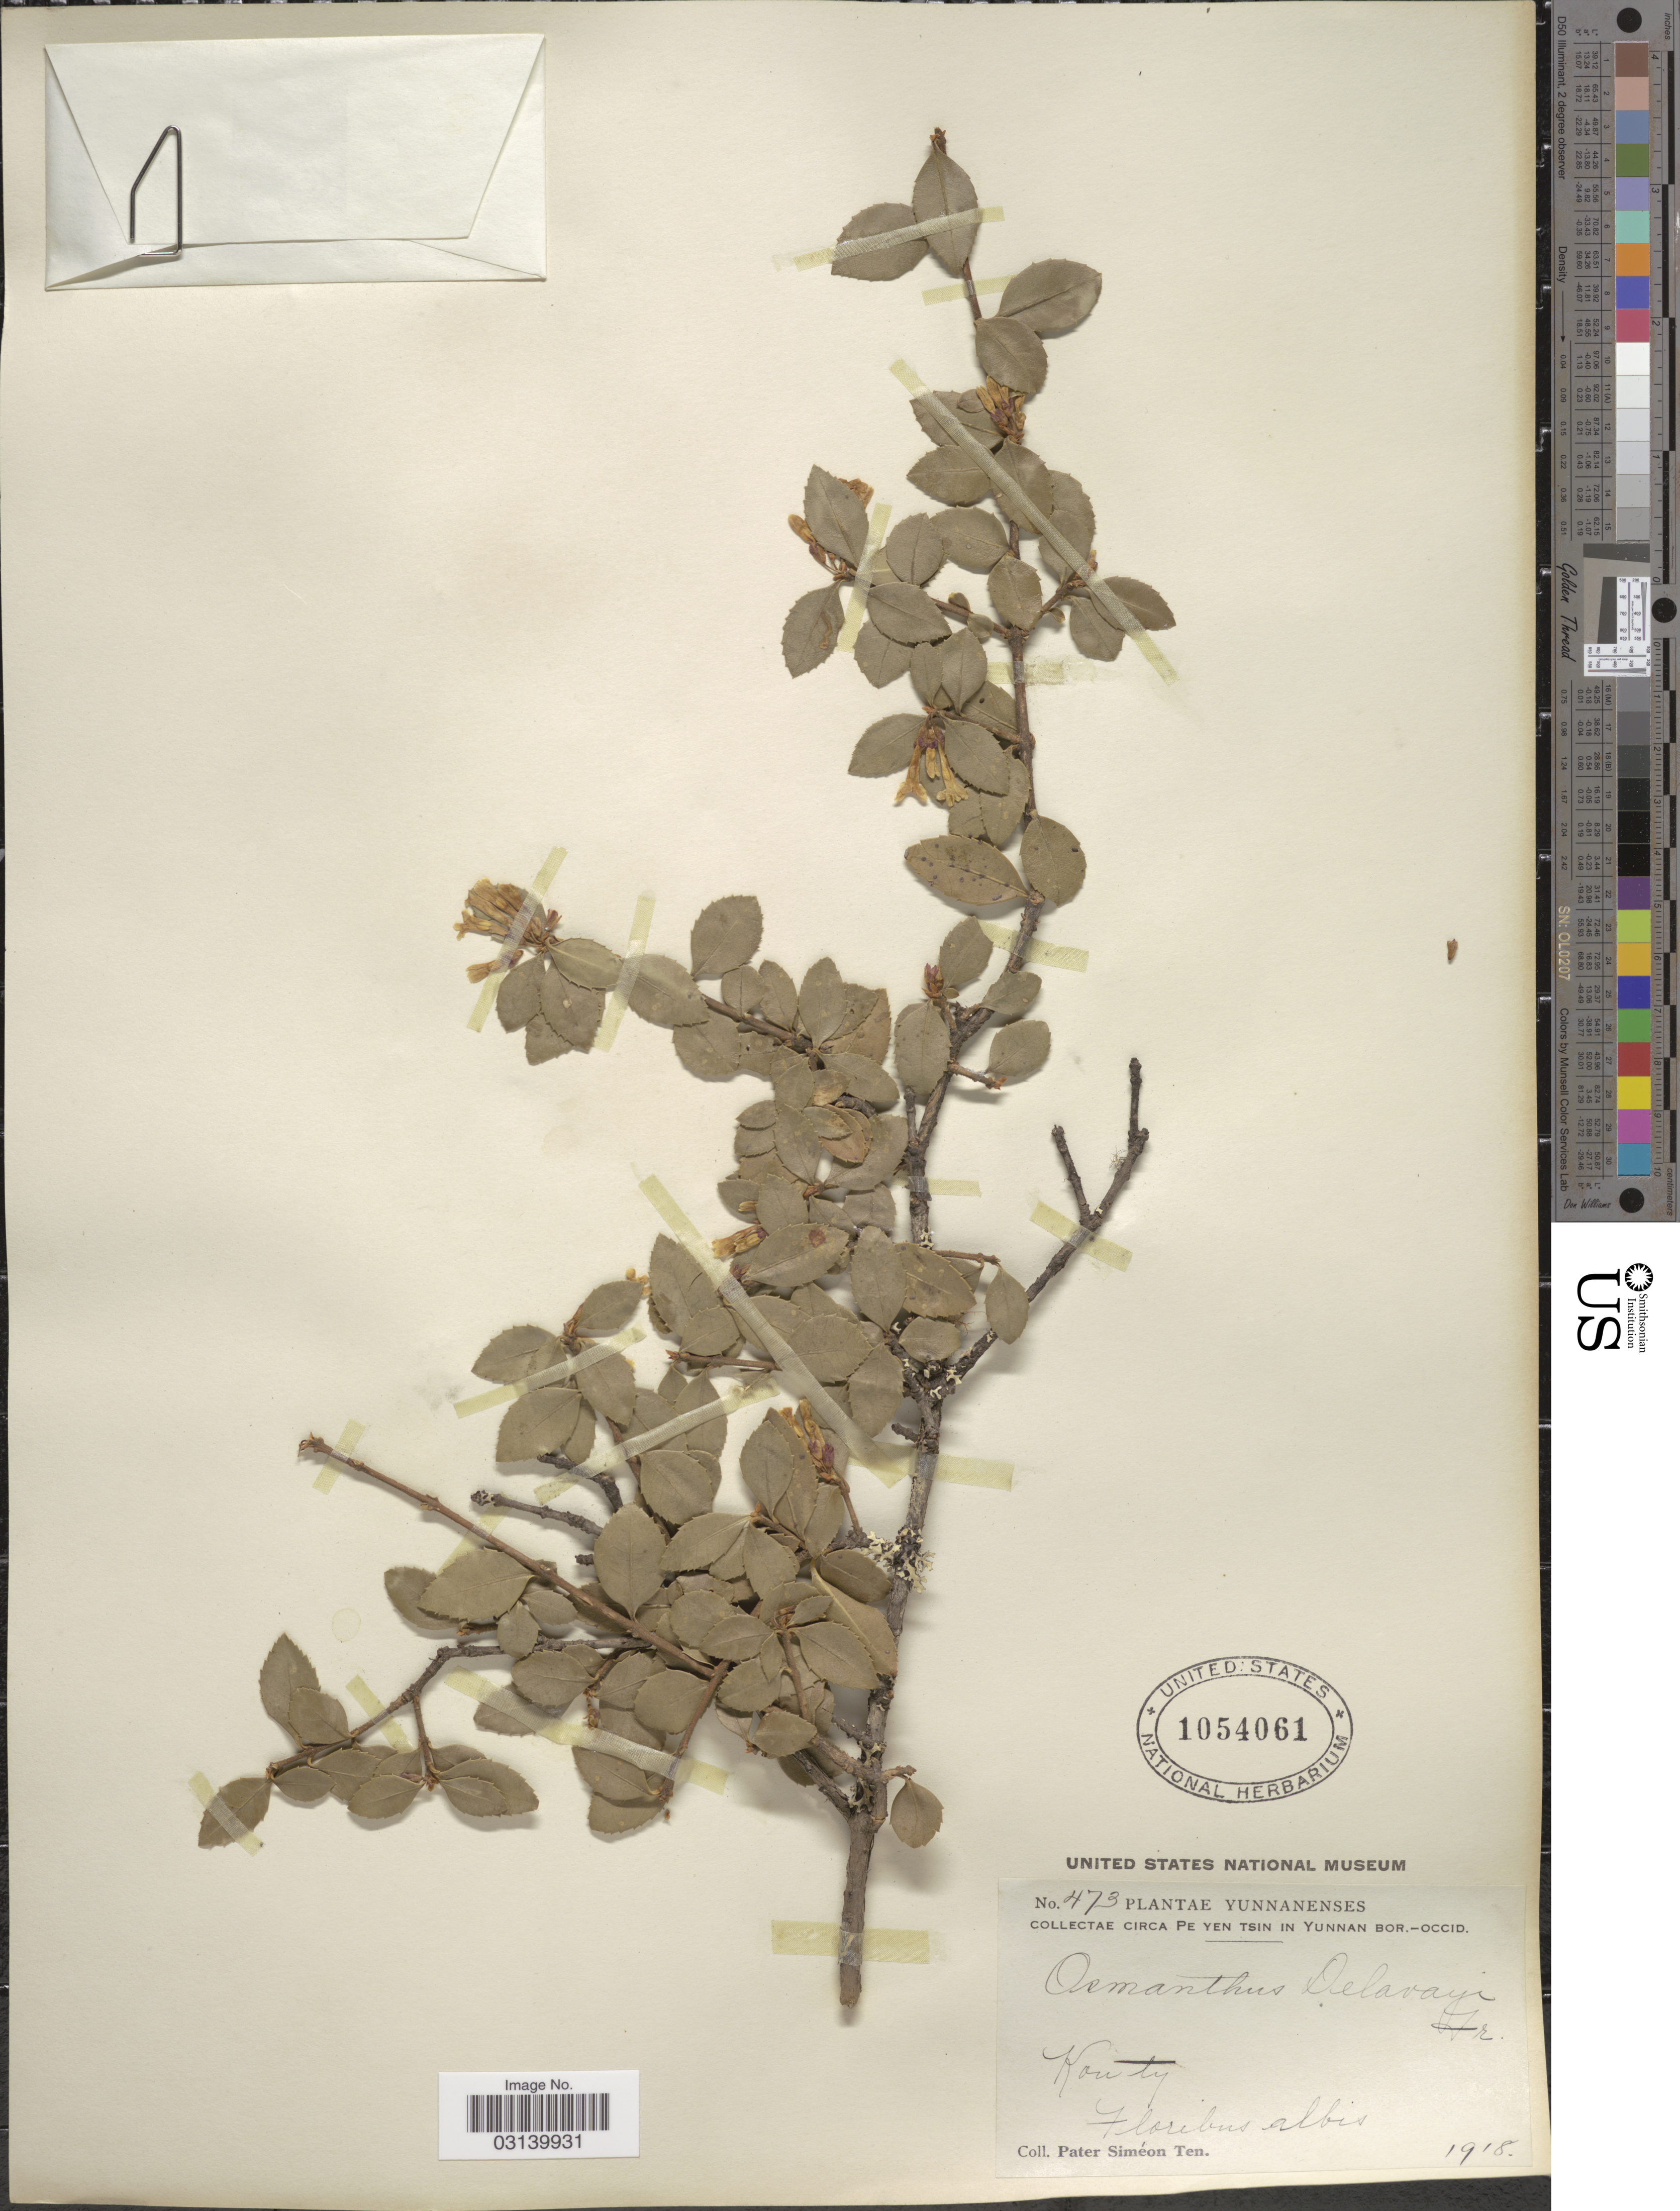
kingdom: Plantae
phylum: Tracheophyta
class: Magnoliopsida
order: Lamiales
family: Oleaceae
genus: Osmanthus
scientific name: Osmanthus delavayi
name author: Franch.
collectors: P. S. Ten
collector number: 473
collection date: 1918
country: China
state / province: Yunnan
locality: Yunnanenses. Circa Pe Yen Tsin in Yunnan Bor.-Occid. Kou ty.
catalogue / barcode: US 1054061